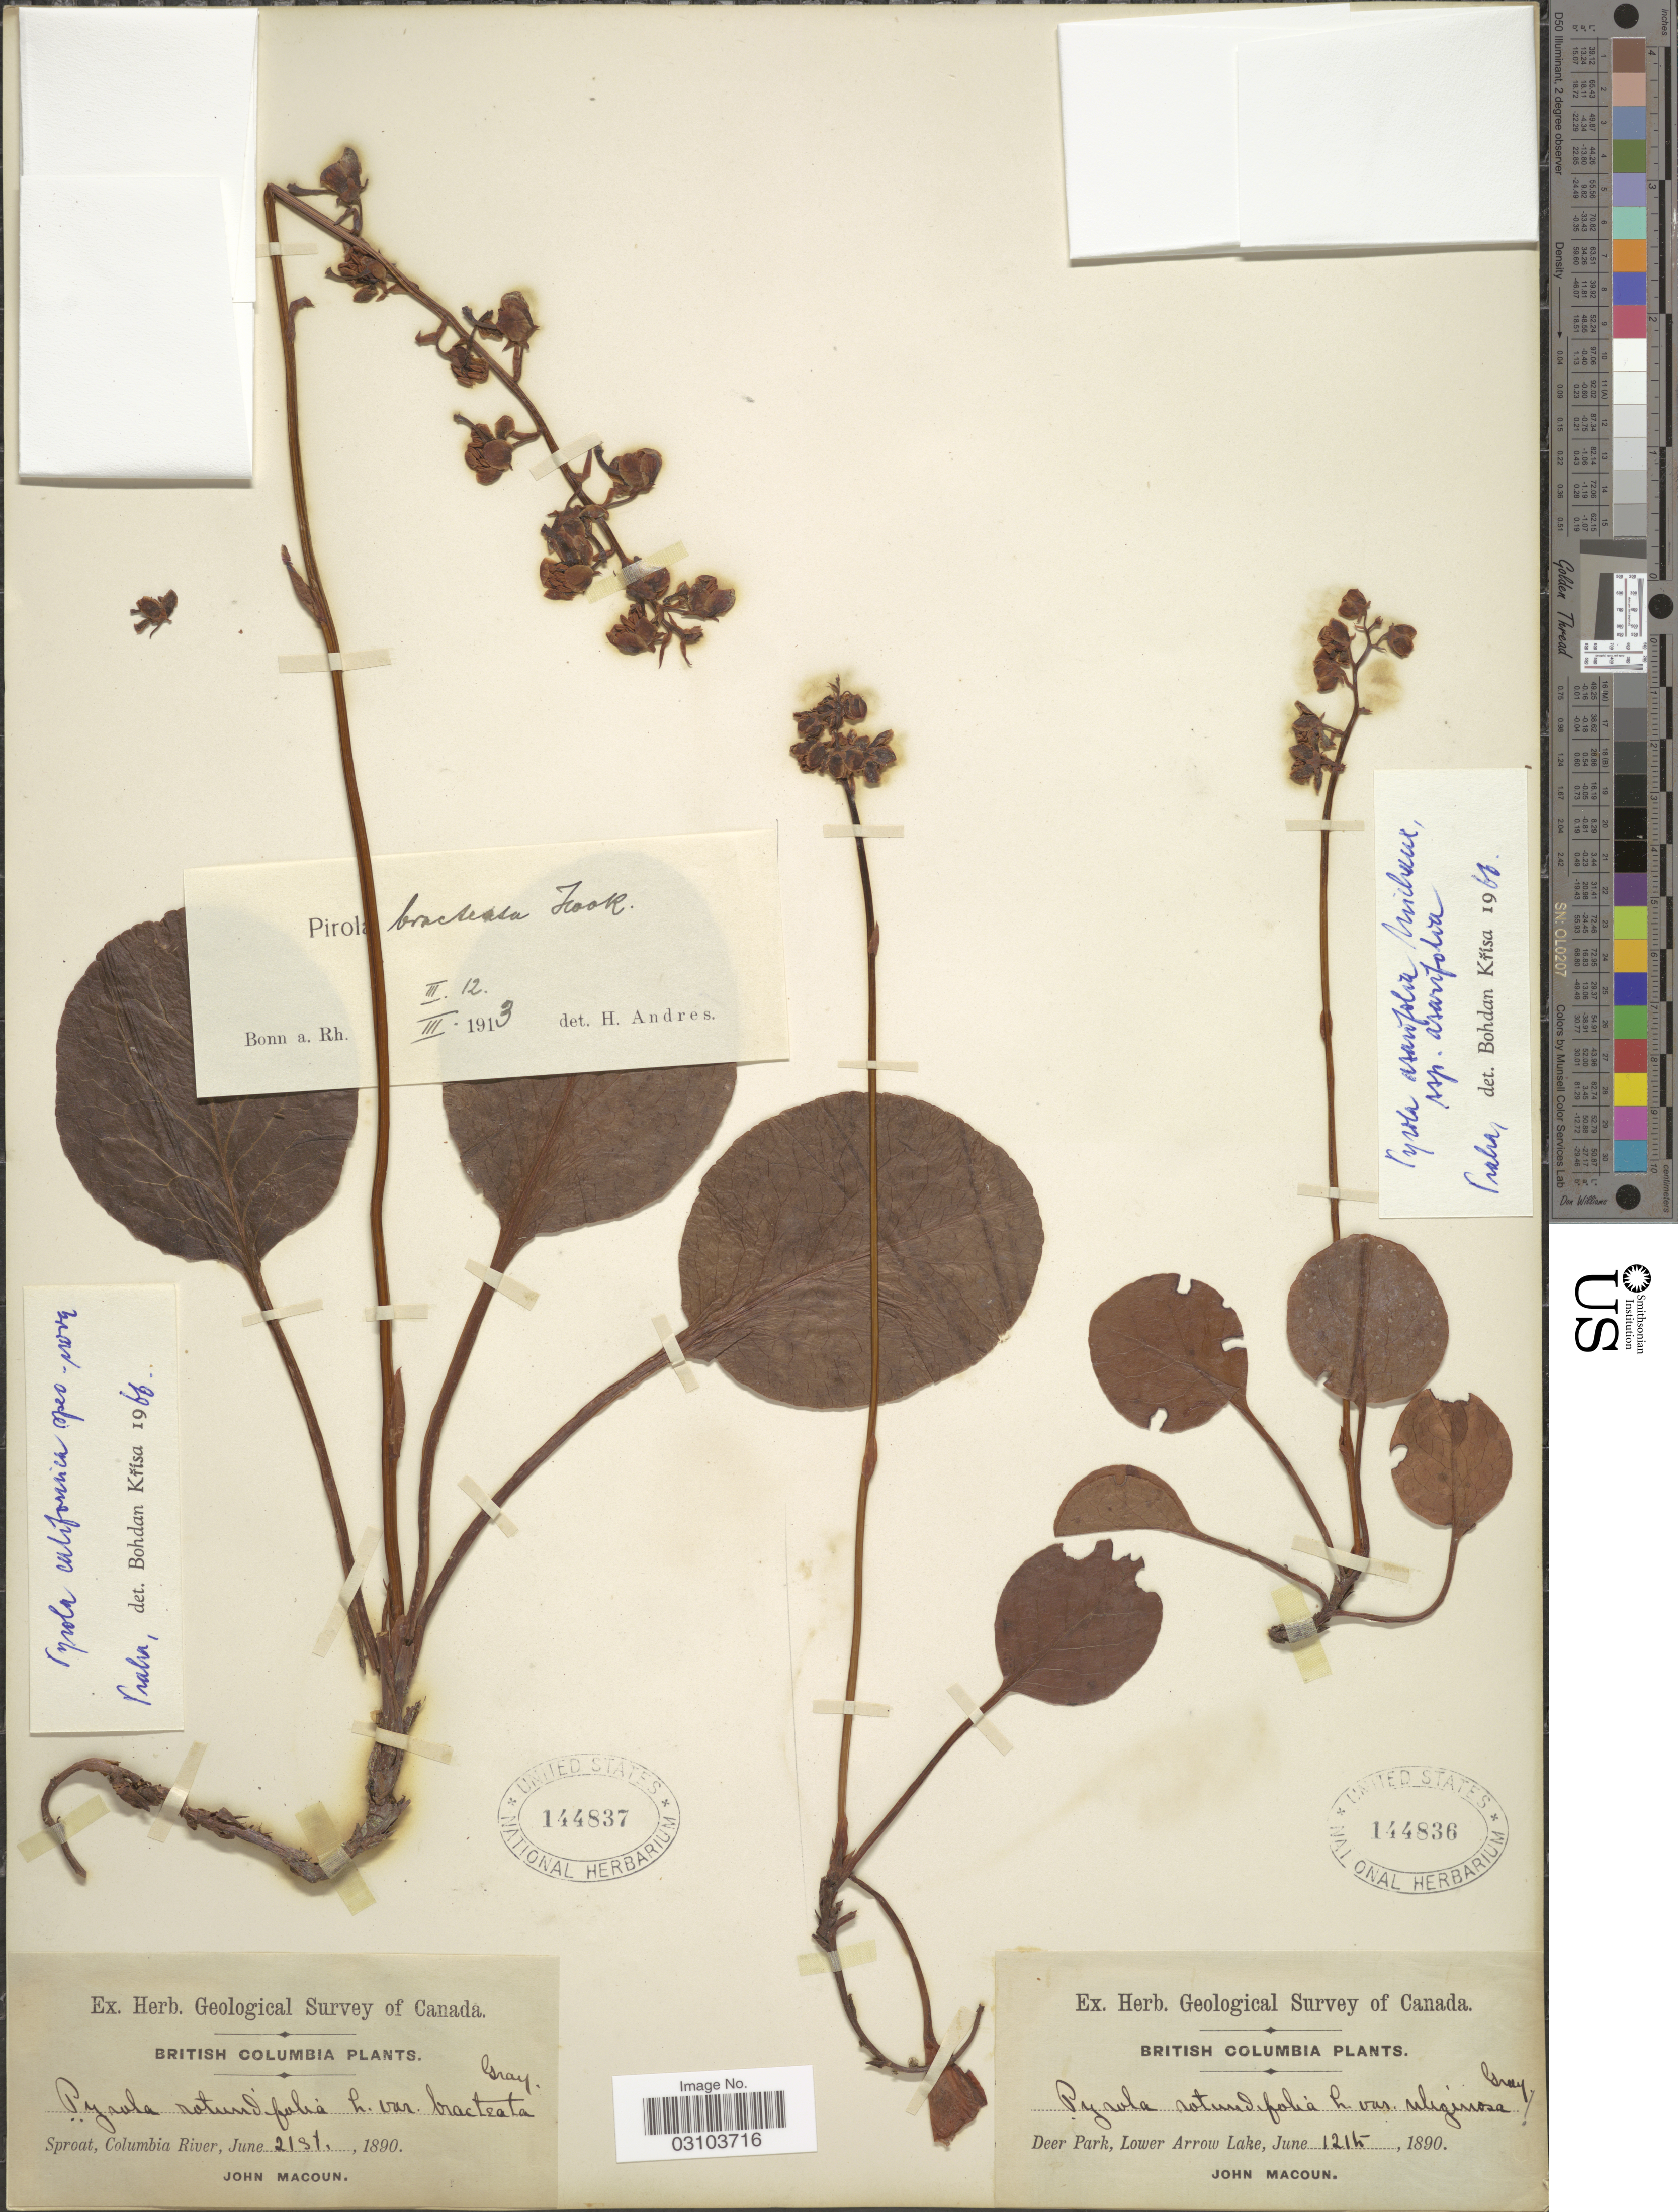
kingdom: Plantae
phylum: Tracheophyta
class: Magnoliopsida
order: Ericales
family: Ericaceae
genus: Pyrola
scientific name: Pyrola californica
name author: Krísa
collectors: J. Macoun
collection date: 1890-06-21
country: Canada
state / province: British Columbia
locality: Sproat, Columbia River.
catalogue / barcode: US 144837-2